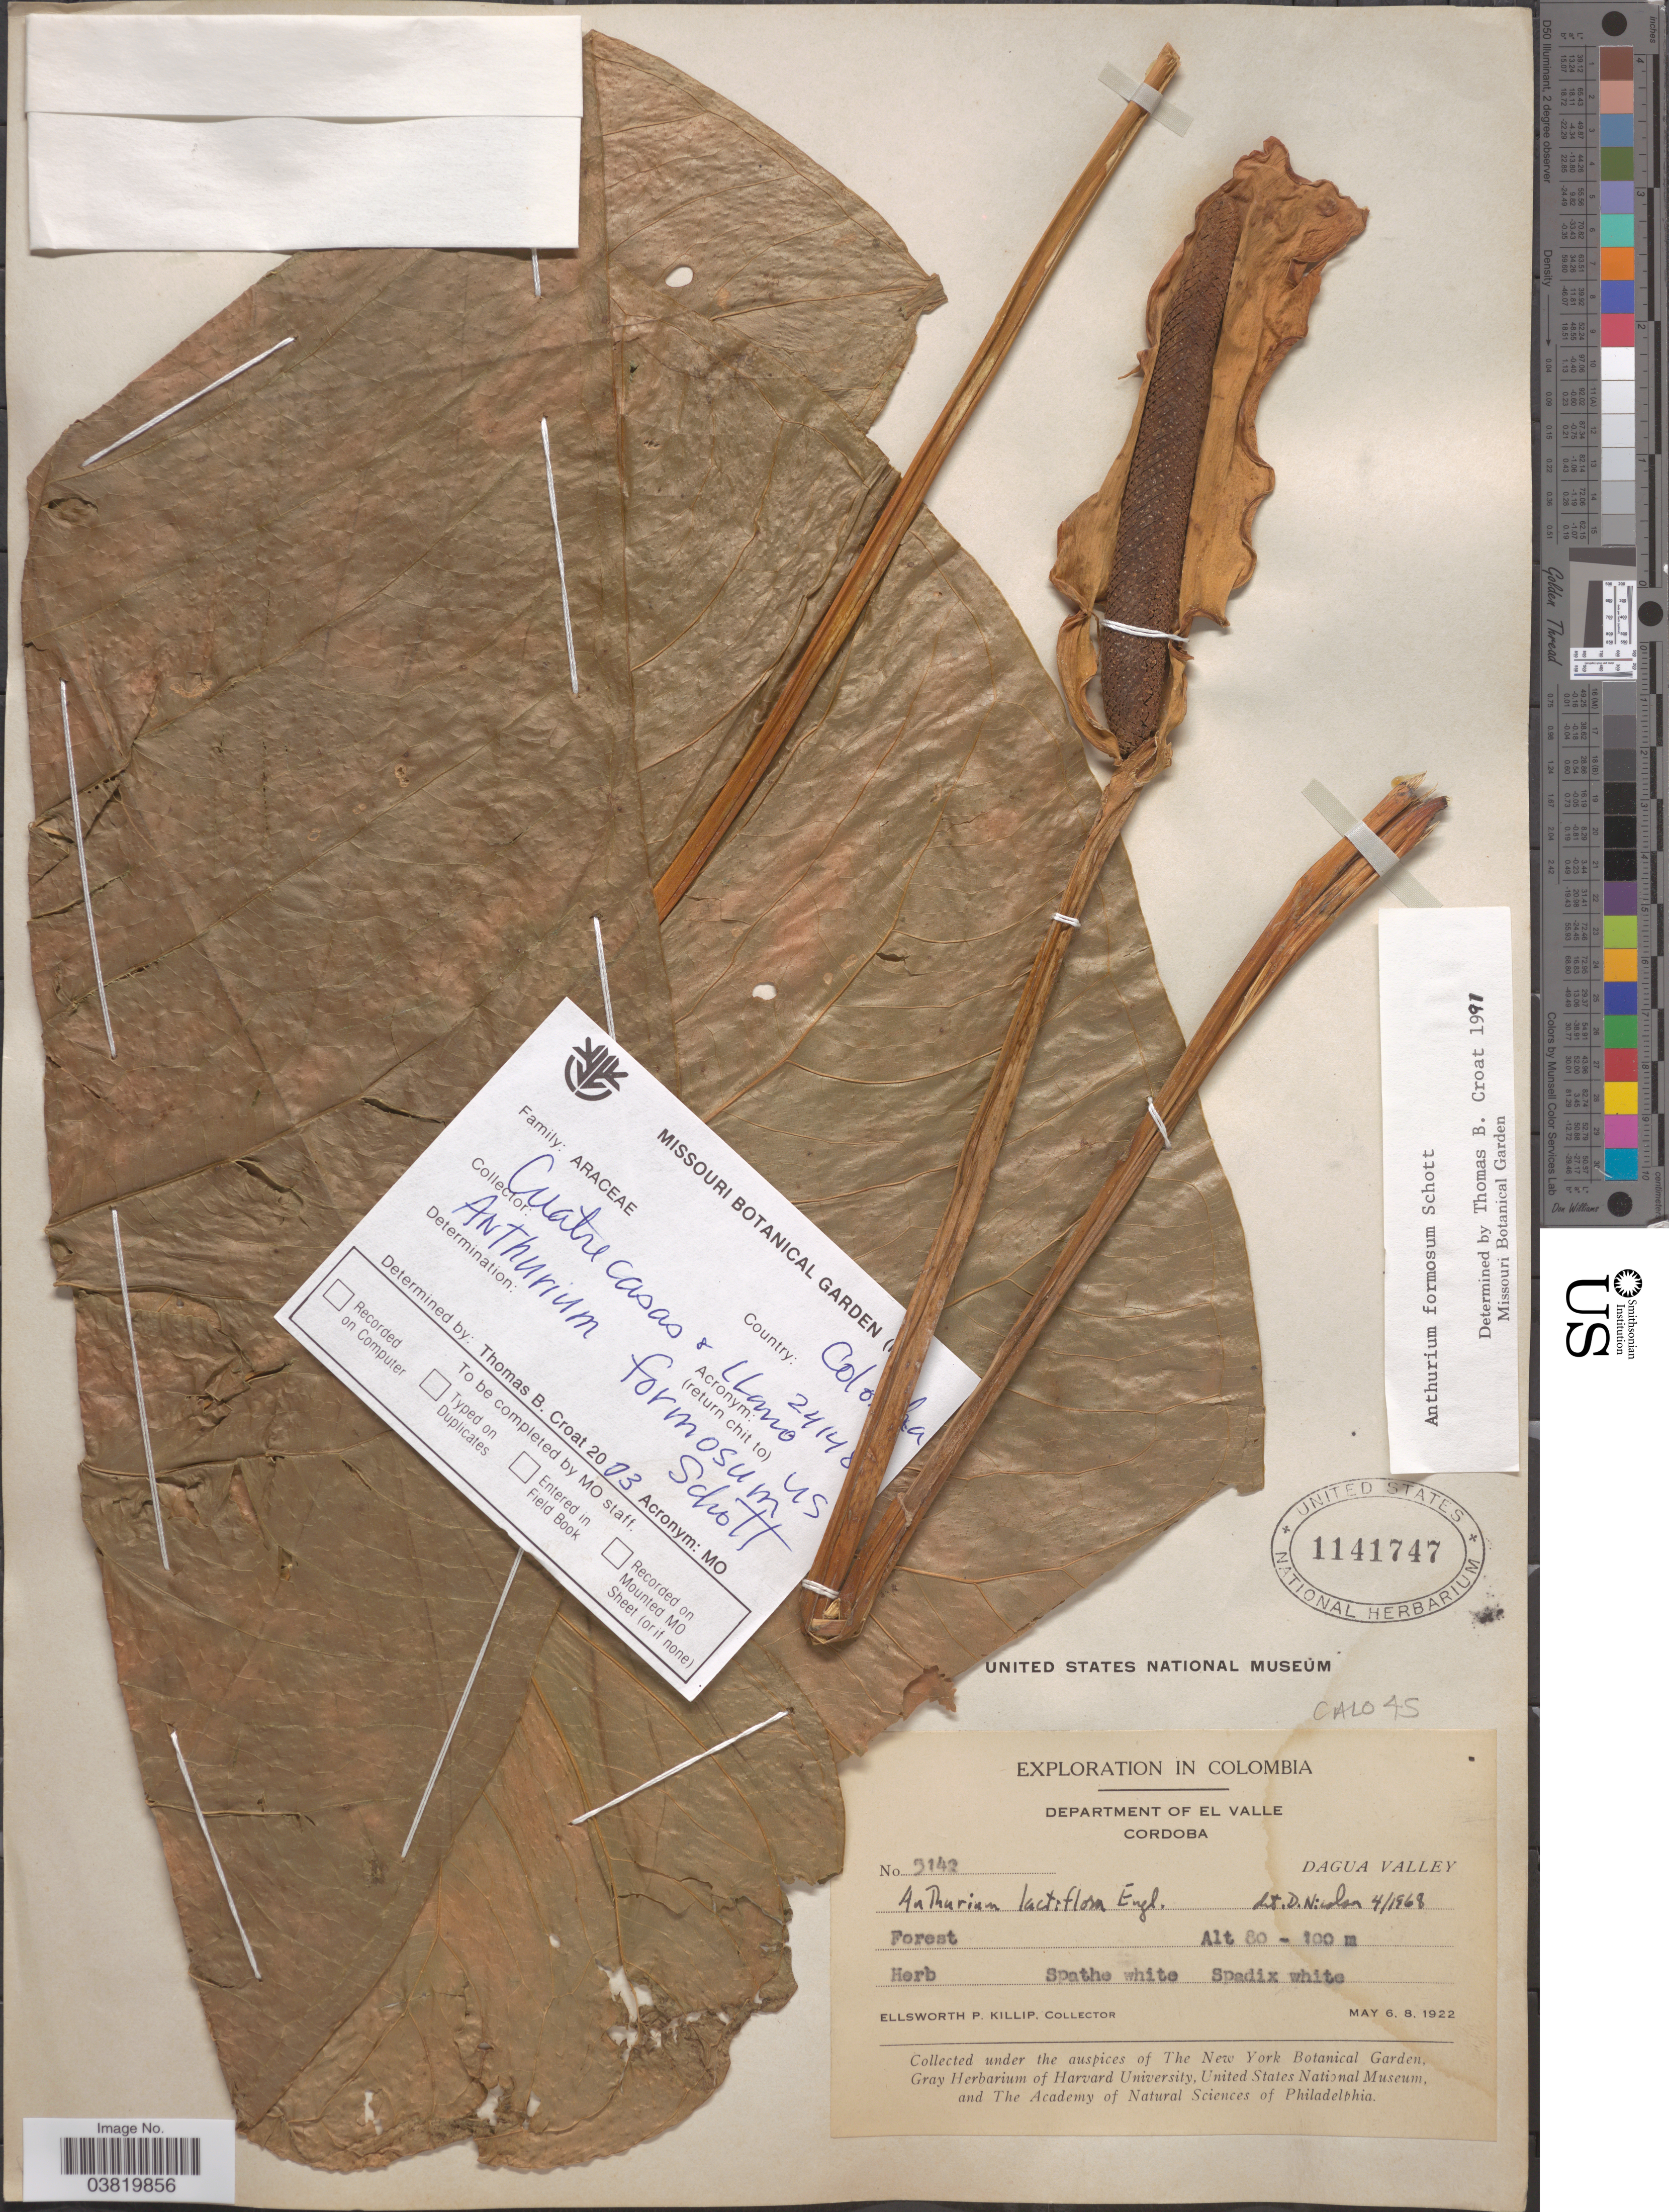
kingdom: Plantae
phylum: Tracheophyta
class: Liliopsida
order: Alismatales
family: Araceae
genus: Anthurium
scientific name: Anthurium formosum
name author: Schott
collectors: E. P. Killip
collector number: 5142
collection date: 1922-05-06/1922-05-08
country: Colombia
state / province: Córdoba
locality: Department of El Valle. Dagua Valley.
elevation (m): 80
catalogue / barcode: US 1141747